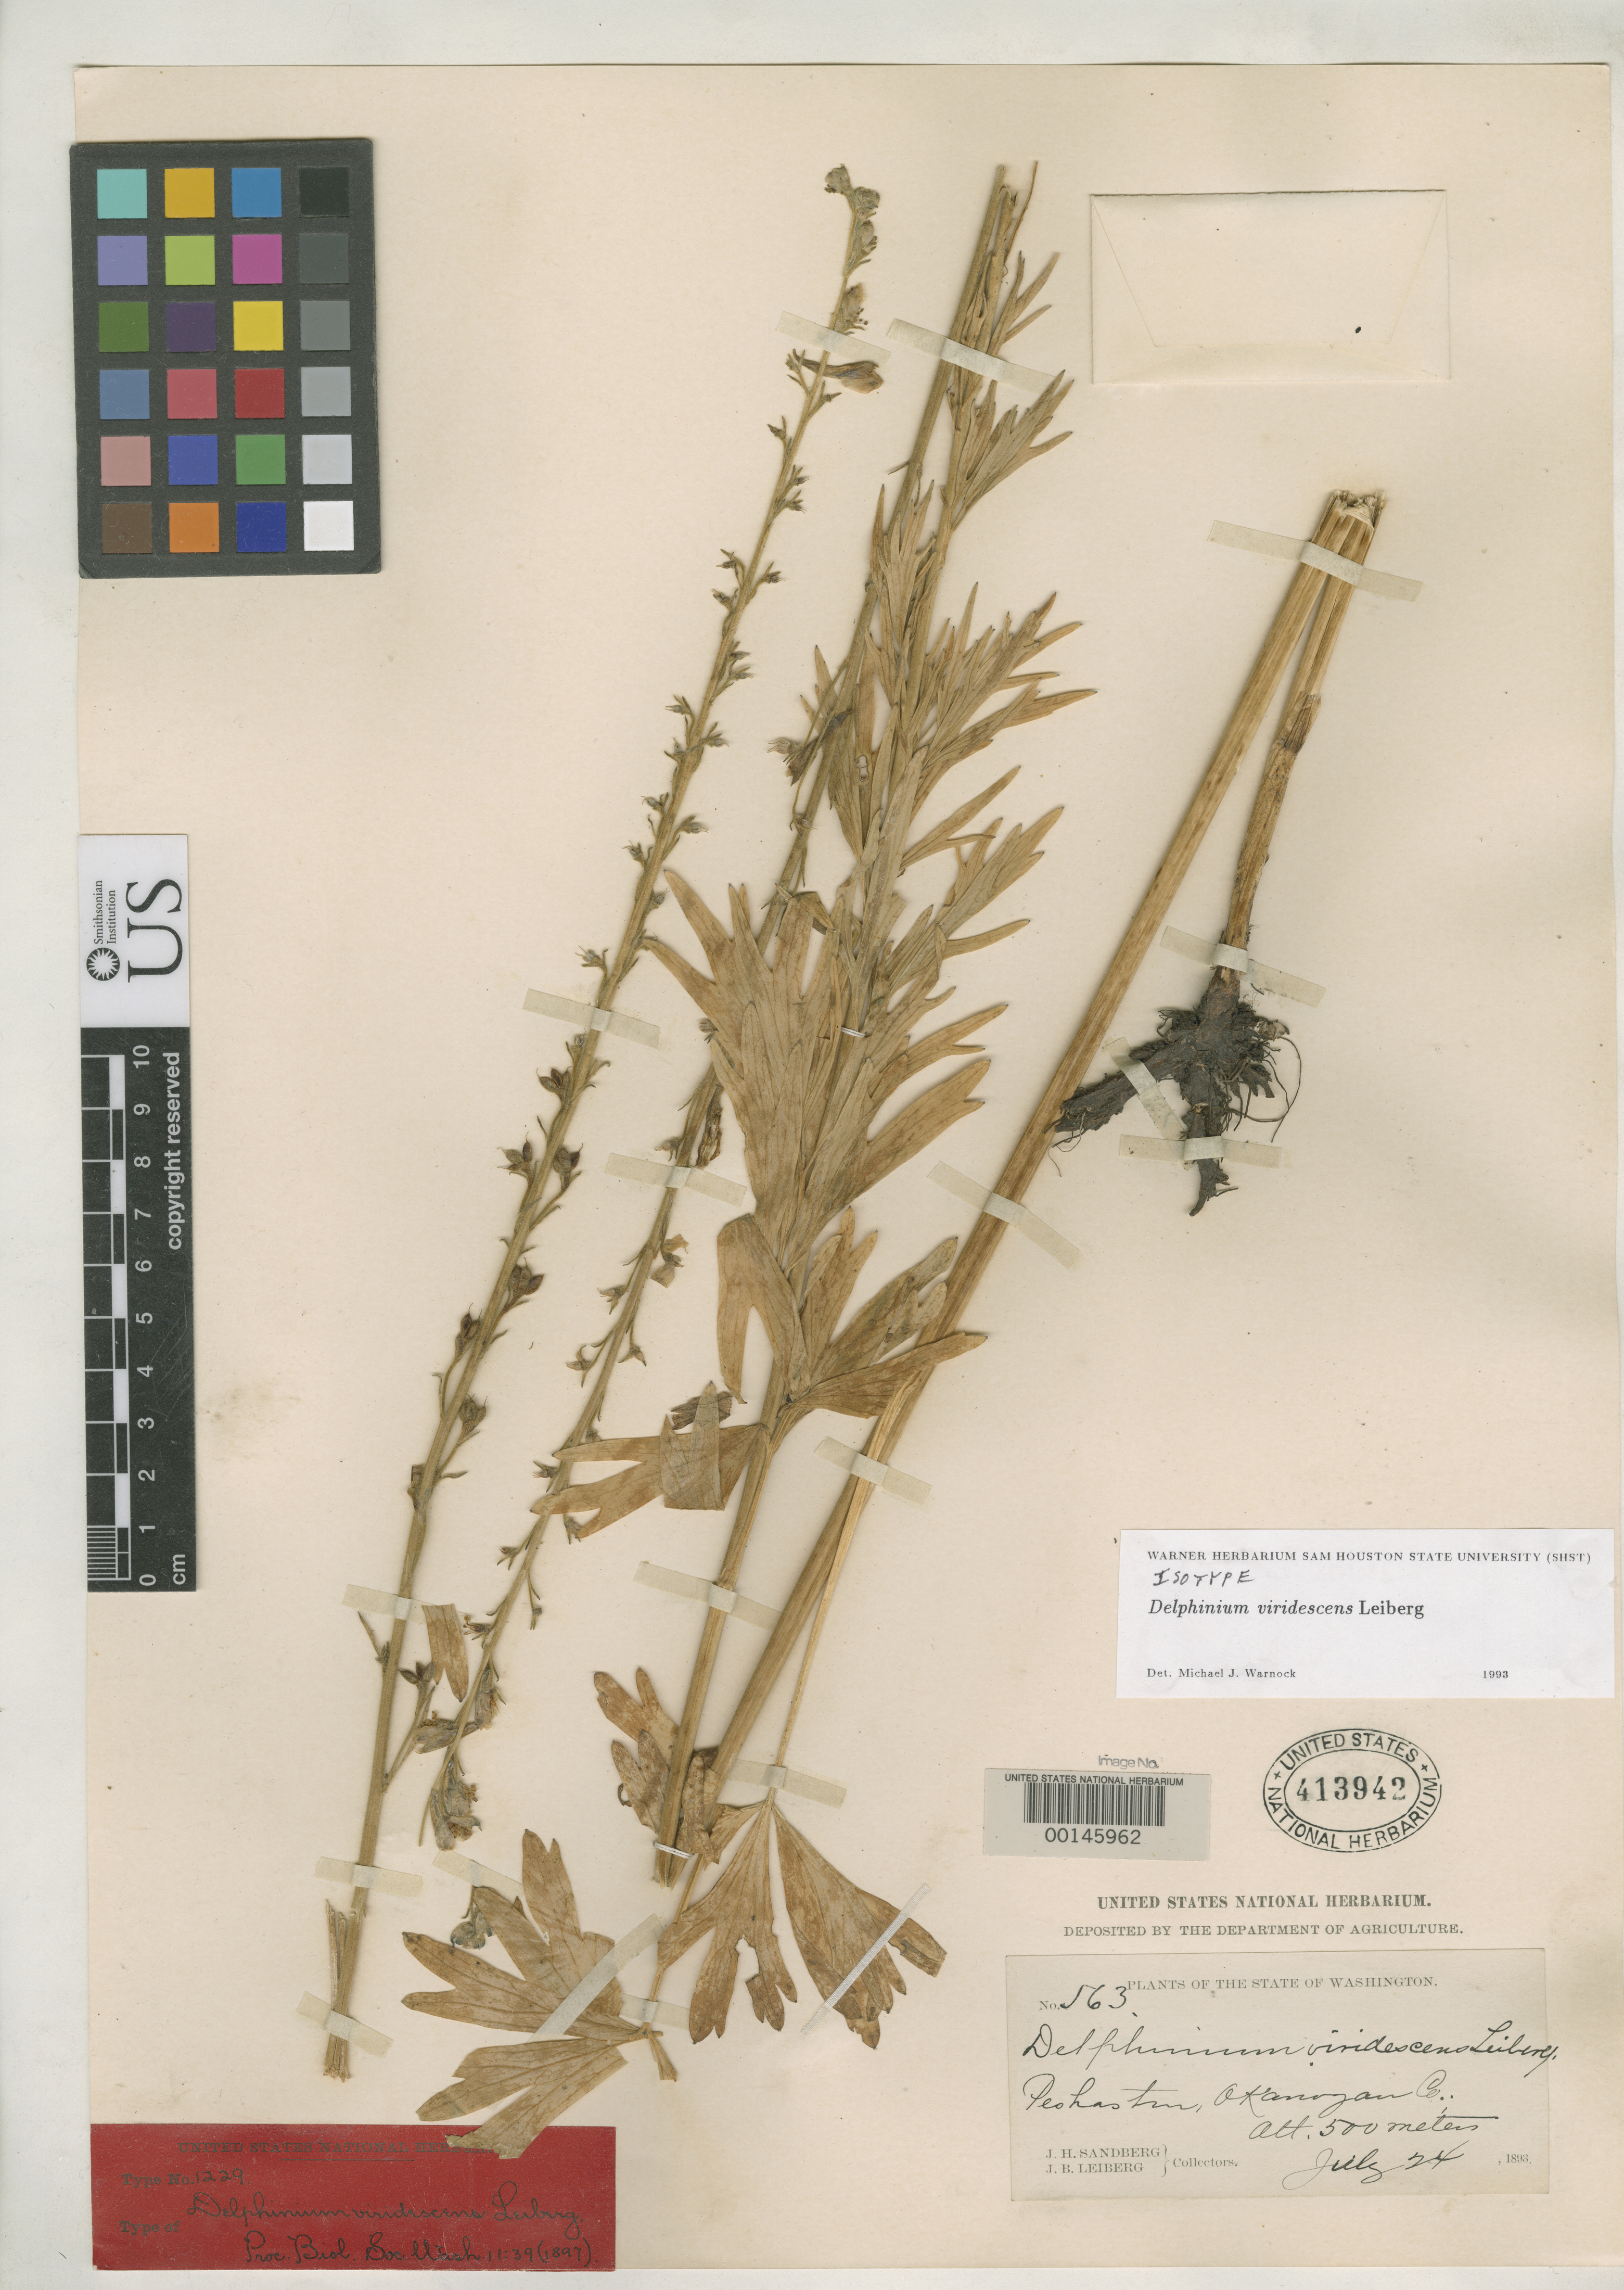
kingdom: Plantae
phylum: Tracheophyta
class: Magnoliopsida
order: Ranunculales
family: Ranunculaceae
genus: Delphinium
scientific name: Delphinium viridescens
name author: Leiberg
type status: Type Collection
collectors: J. H. Sandberg & J. Leiberg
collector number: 563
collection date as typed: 24 Jul 1894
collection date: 1894-07-24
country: United States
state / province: Washington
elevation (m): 500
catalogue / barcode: US 413942